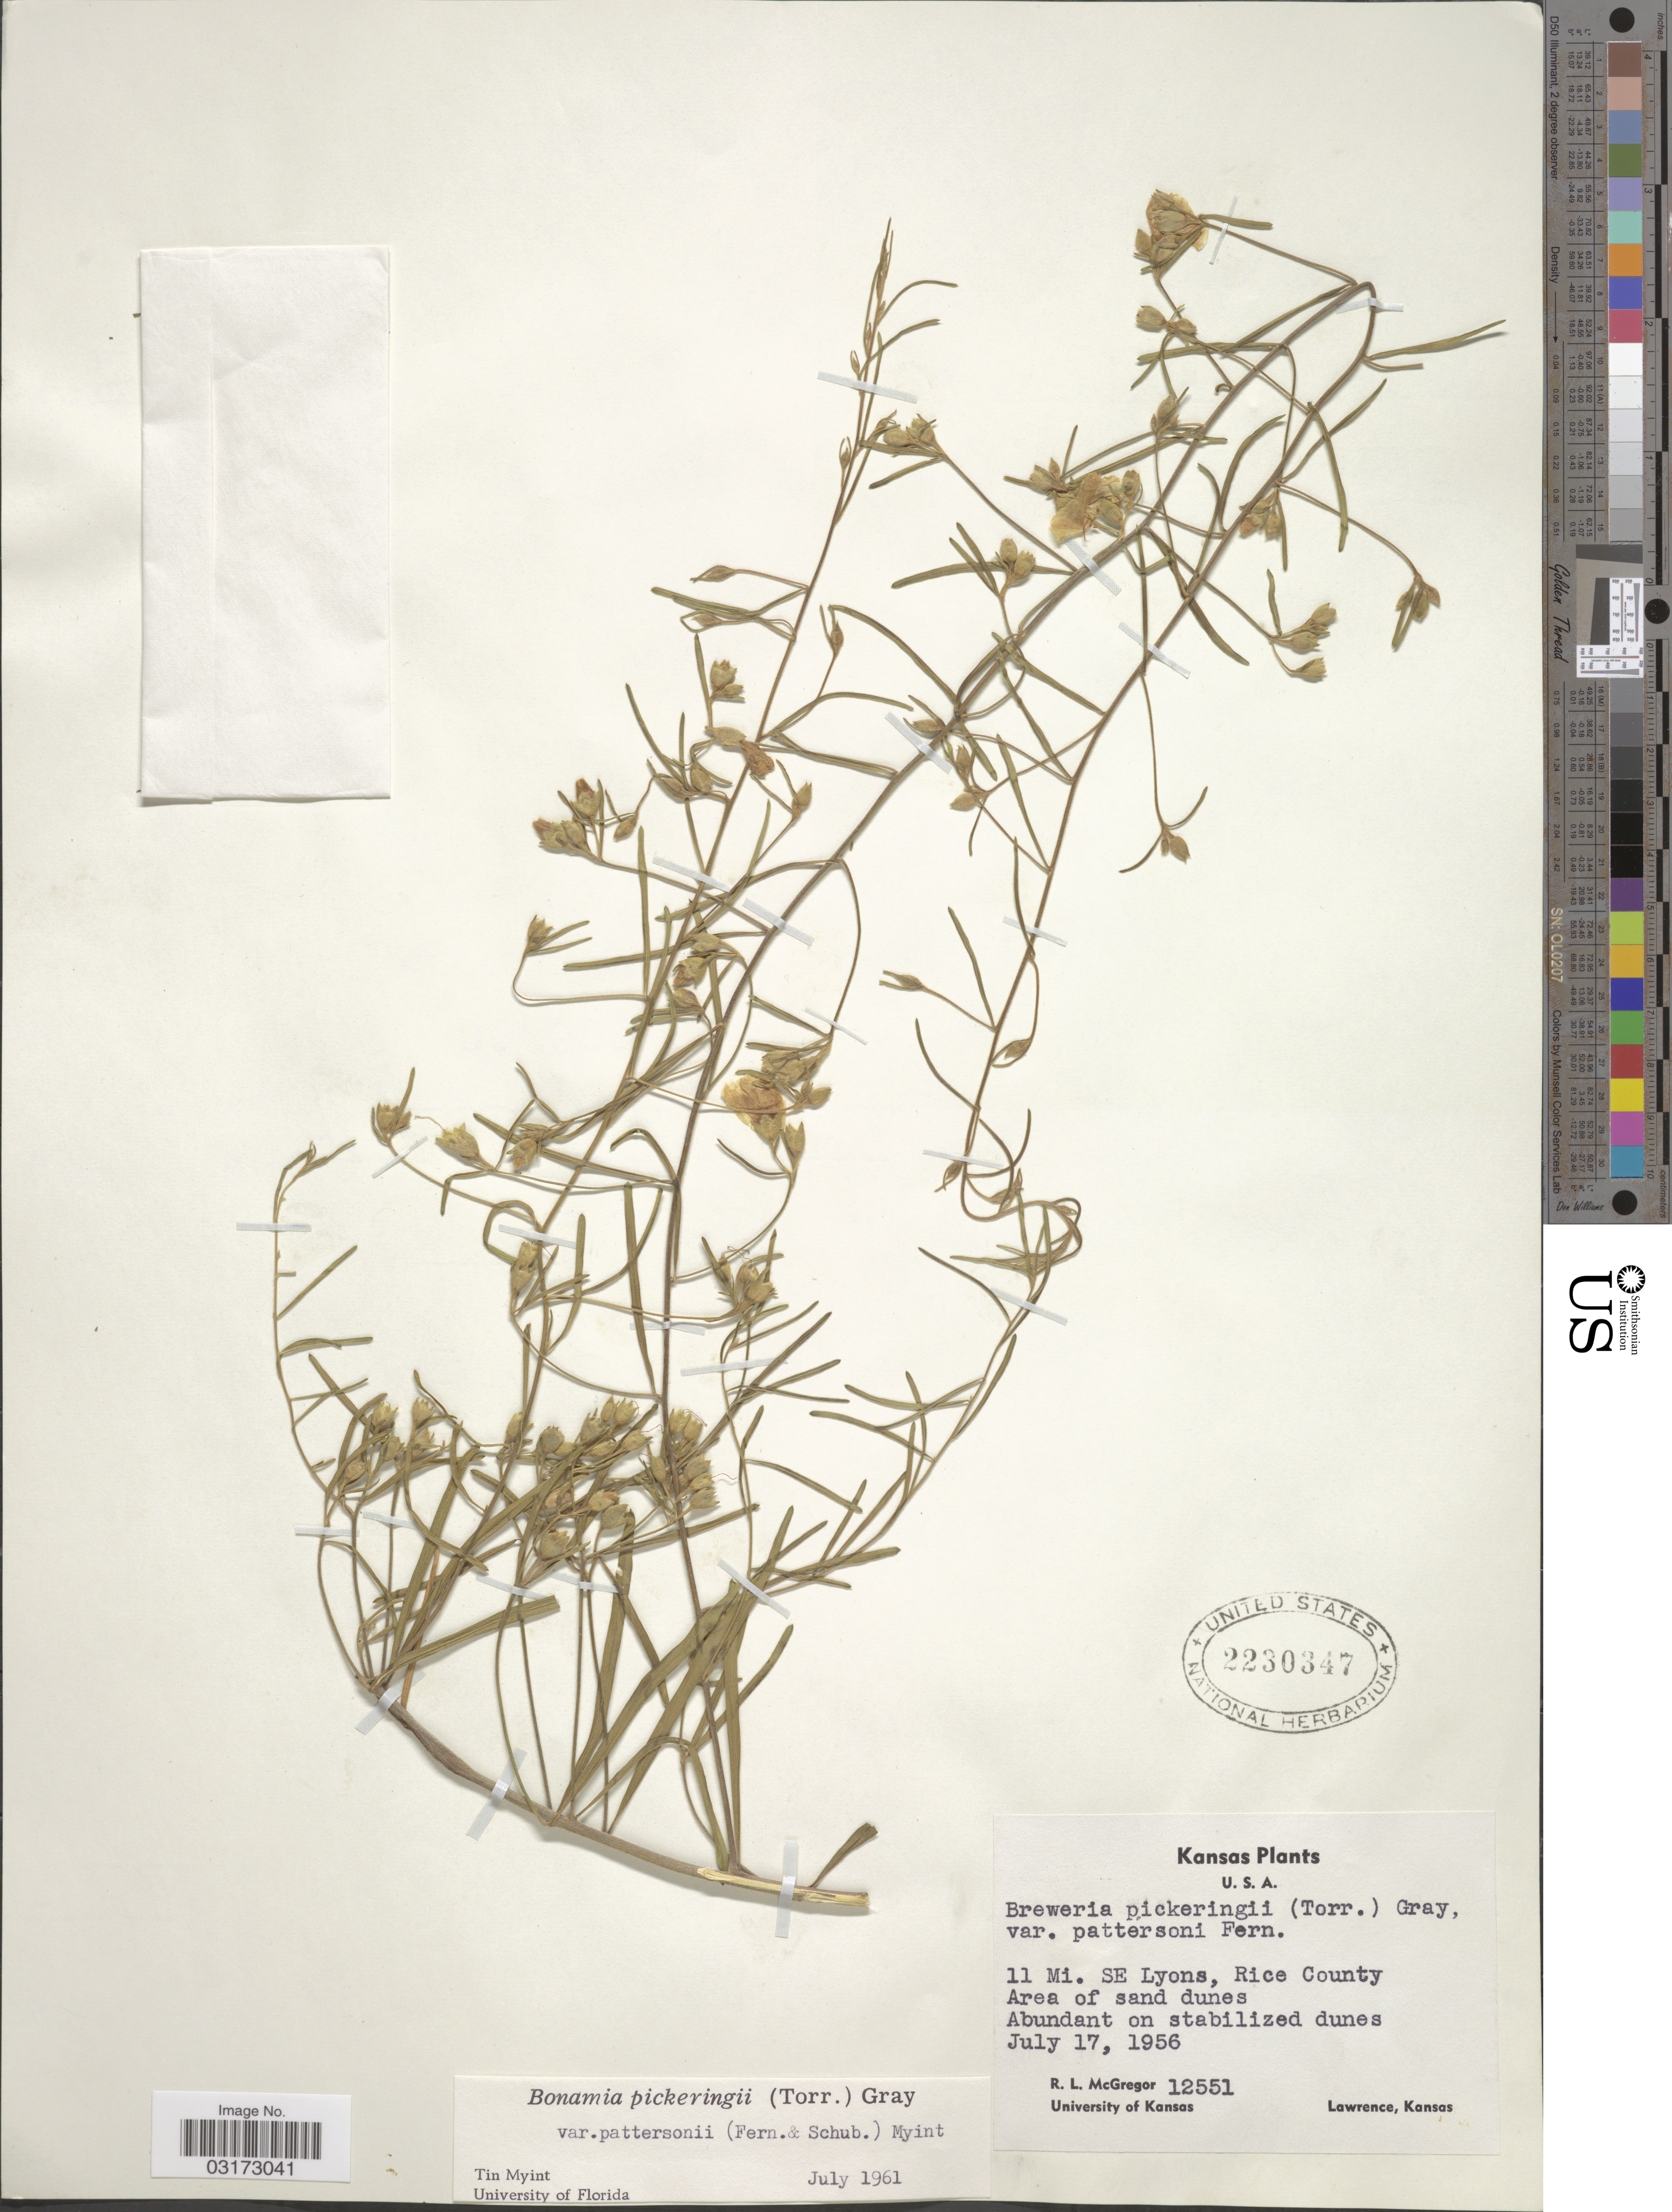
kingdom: Plantae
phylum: Tracheophyta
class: Magnoliopsida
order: Solanales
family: Convolvulaceae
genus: Stylisma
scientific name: Stylisma pickeringii var. pattersonii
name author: (Fernald & B.G. Schub.) Myint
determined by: Strong, Mark T., (BOT), Smithsonian Institution - National Museum of Natural History (UNITED STATES)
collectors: R. McGregor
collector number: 12551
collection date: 1956-07-17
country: United States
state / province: Kansas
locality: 11 Mi. SE Lyons, Rice County.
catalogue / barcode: US 2230347